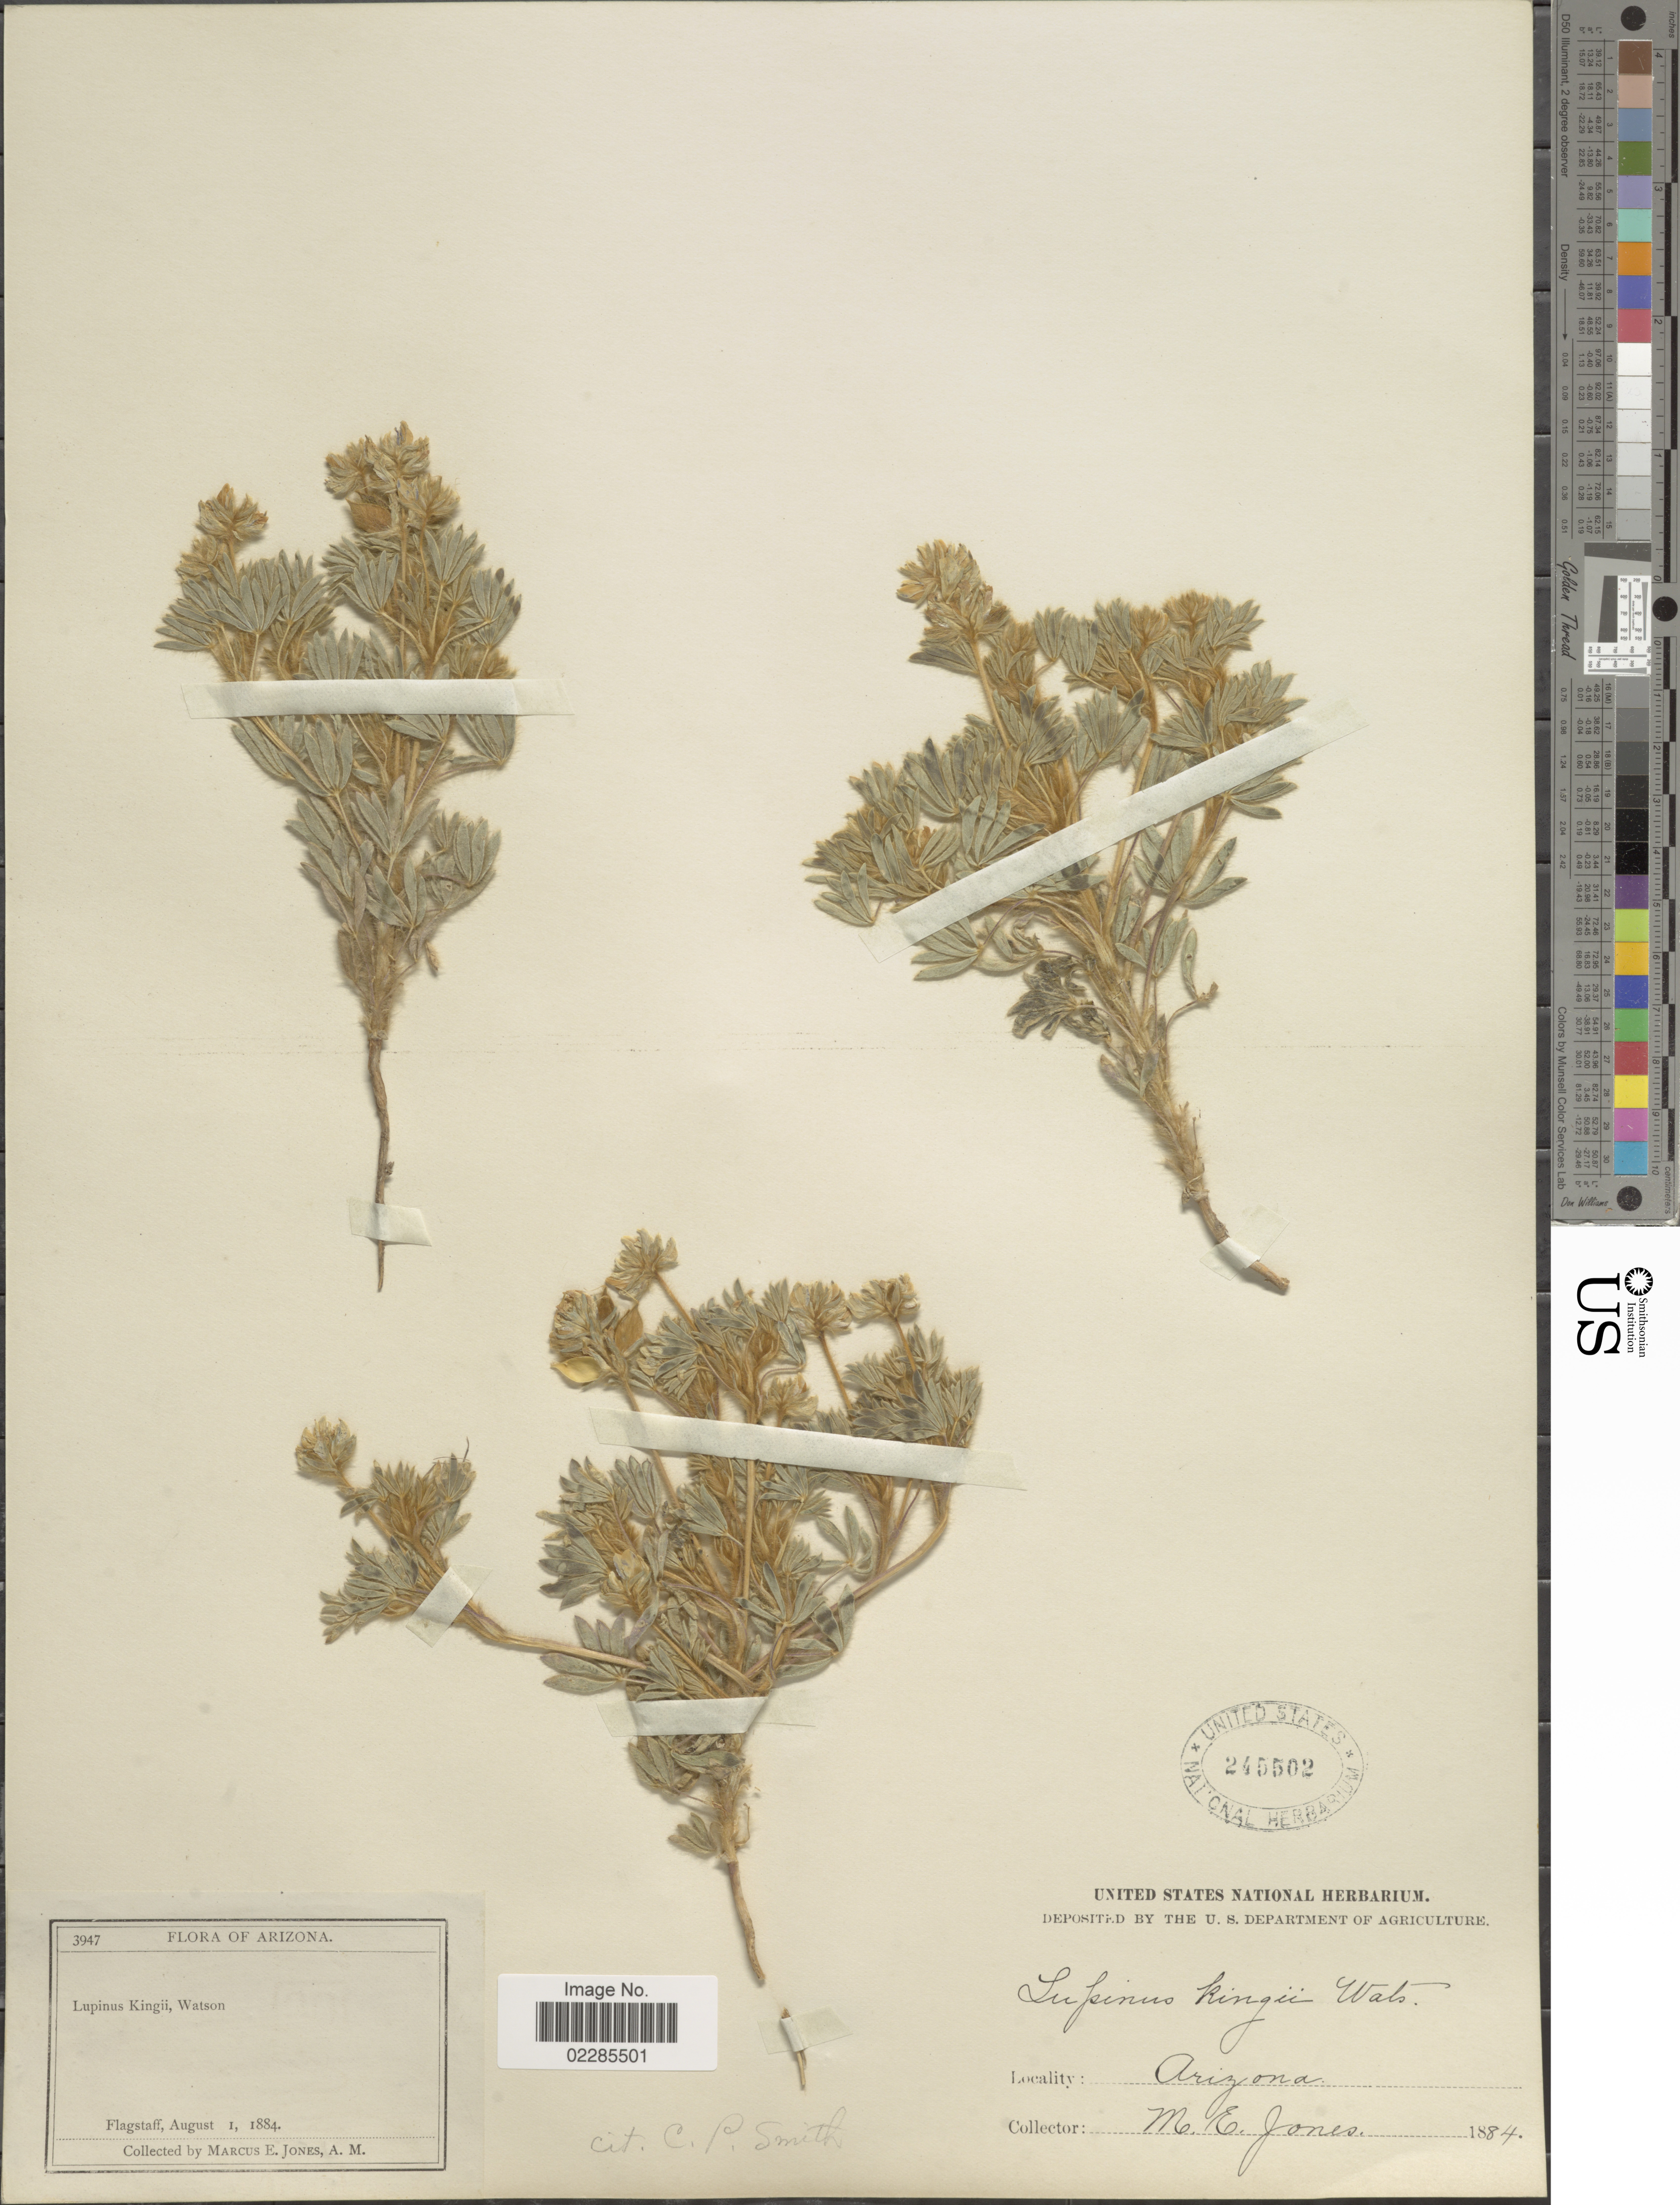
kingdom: Plantae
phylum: Tracheophyta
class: Magnoliopsida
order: Fabales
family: Fabaceae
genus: Lupinus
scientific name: Lupinus kingii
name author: S. Watson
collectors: M. E. Jones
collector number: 3947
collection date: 1884-08-01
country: United States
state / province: Arizona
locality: Flagstaff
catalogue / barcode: US 245502